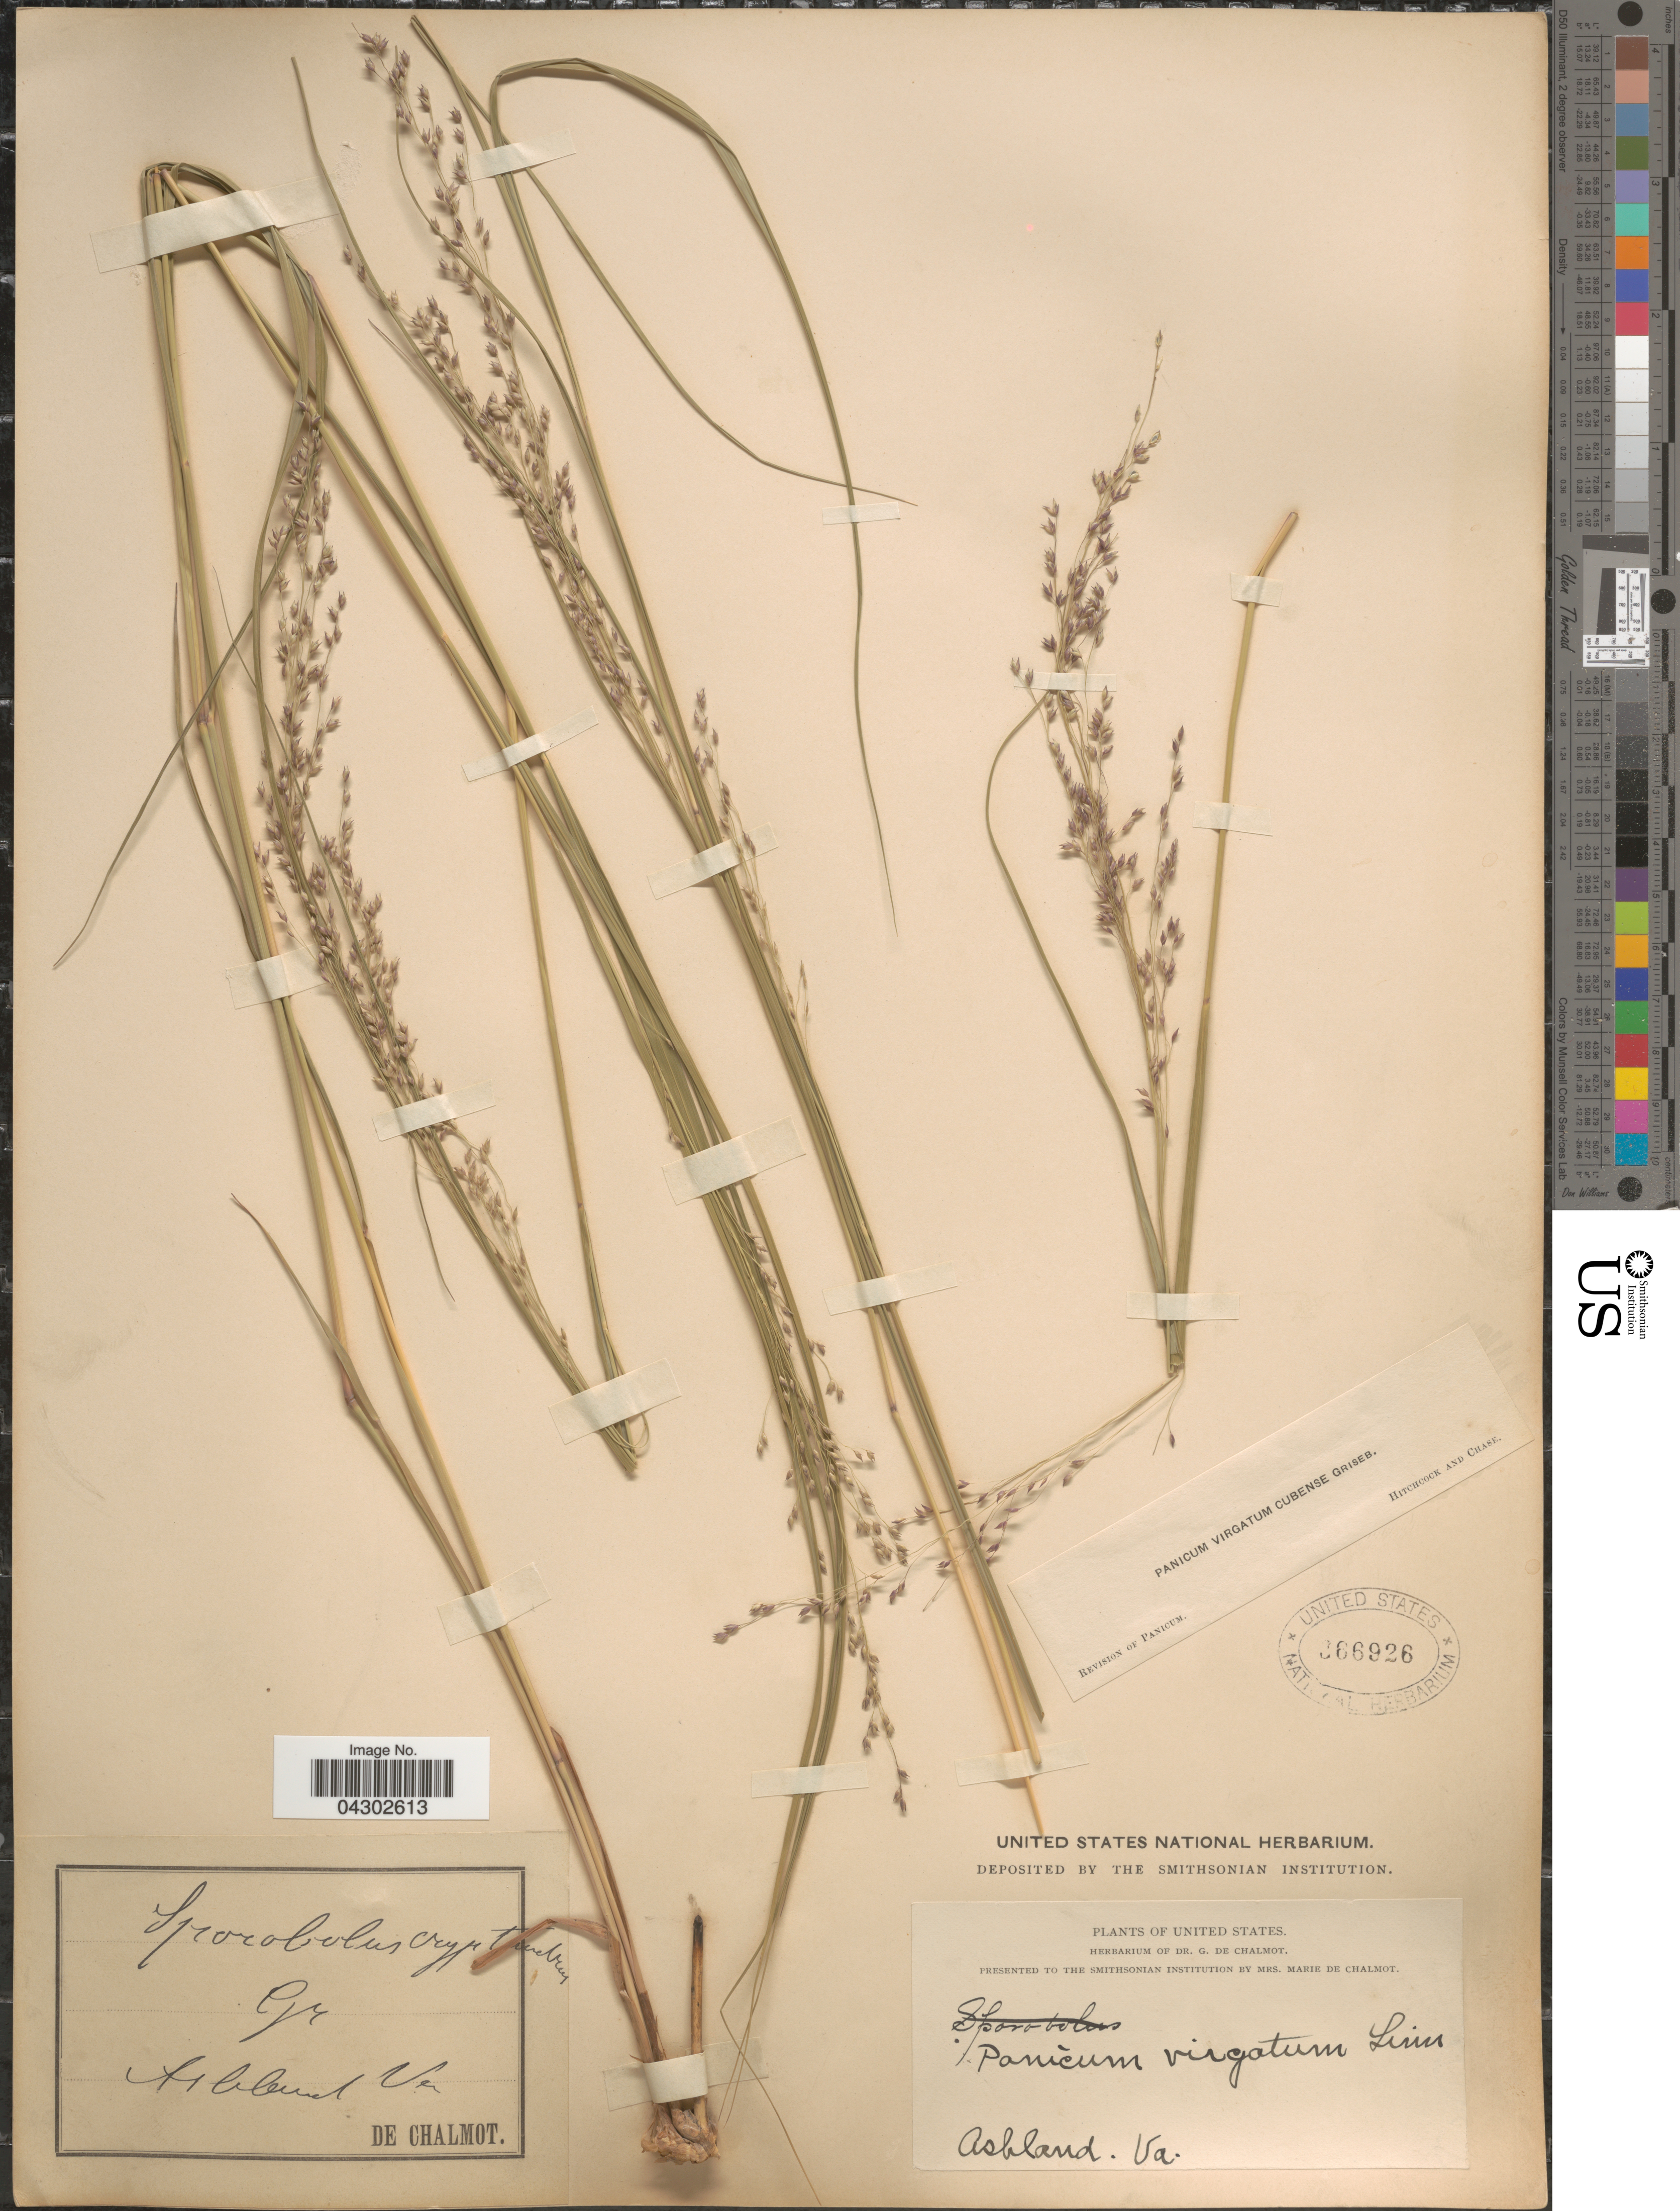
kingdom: Plantae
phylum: Tracheophyta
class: Liliopsida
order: Poales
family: Poaceae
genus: Panicum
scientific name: Panicum virgatum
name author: L.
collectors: G. de Chalmot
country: United States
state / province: Virginia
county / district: Hanover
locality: Ashland.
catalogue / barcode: US 366926